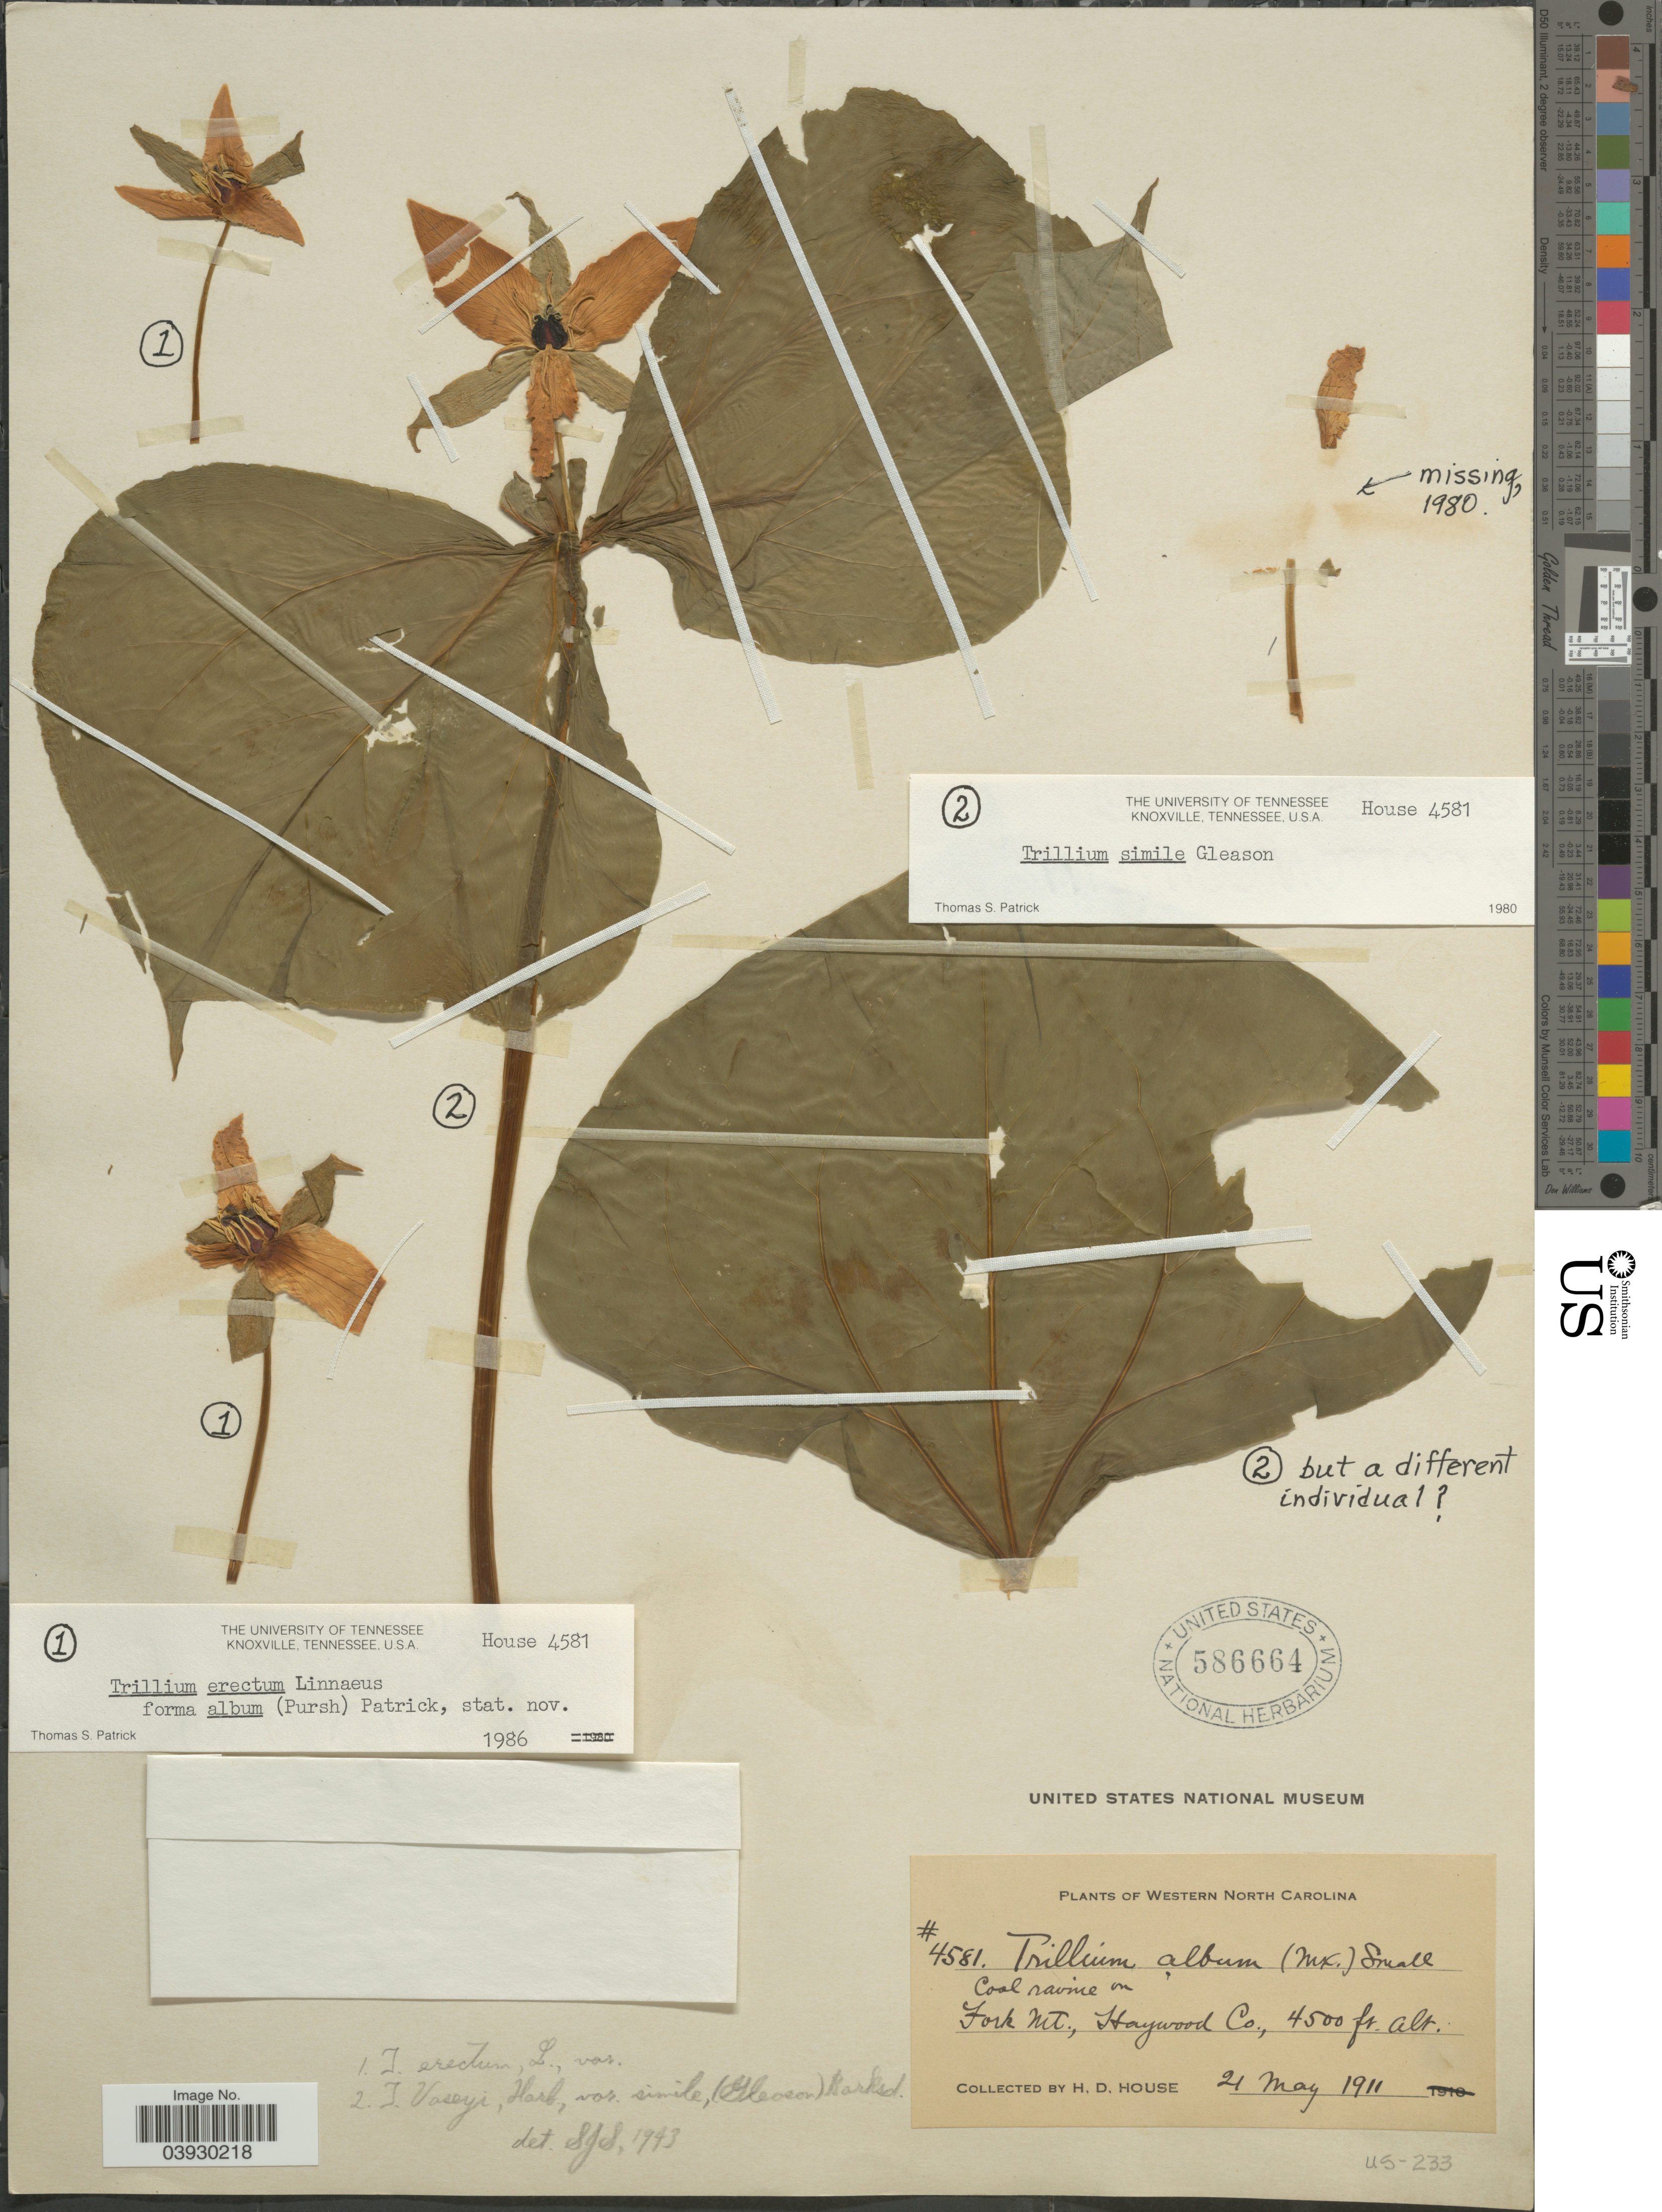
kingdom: Plantae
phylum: Tracheophyta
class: Liliopsida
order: Liliales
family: Melanthiaceae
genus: Trillium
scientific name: Trillium simile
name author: Gleason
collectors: H. D. House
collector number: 4581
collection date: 1911-05-21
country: United States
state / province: North Carolina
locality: Western North Carolina. Coal ravine on Fork Mt., Haywood Co.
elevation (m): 1372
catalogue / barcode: US 586664